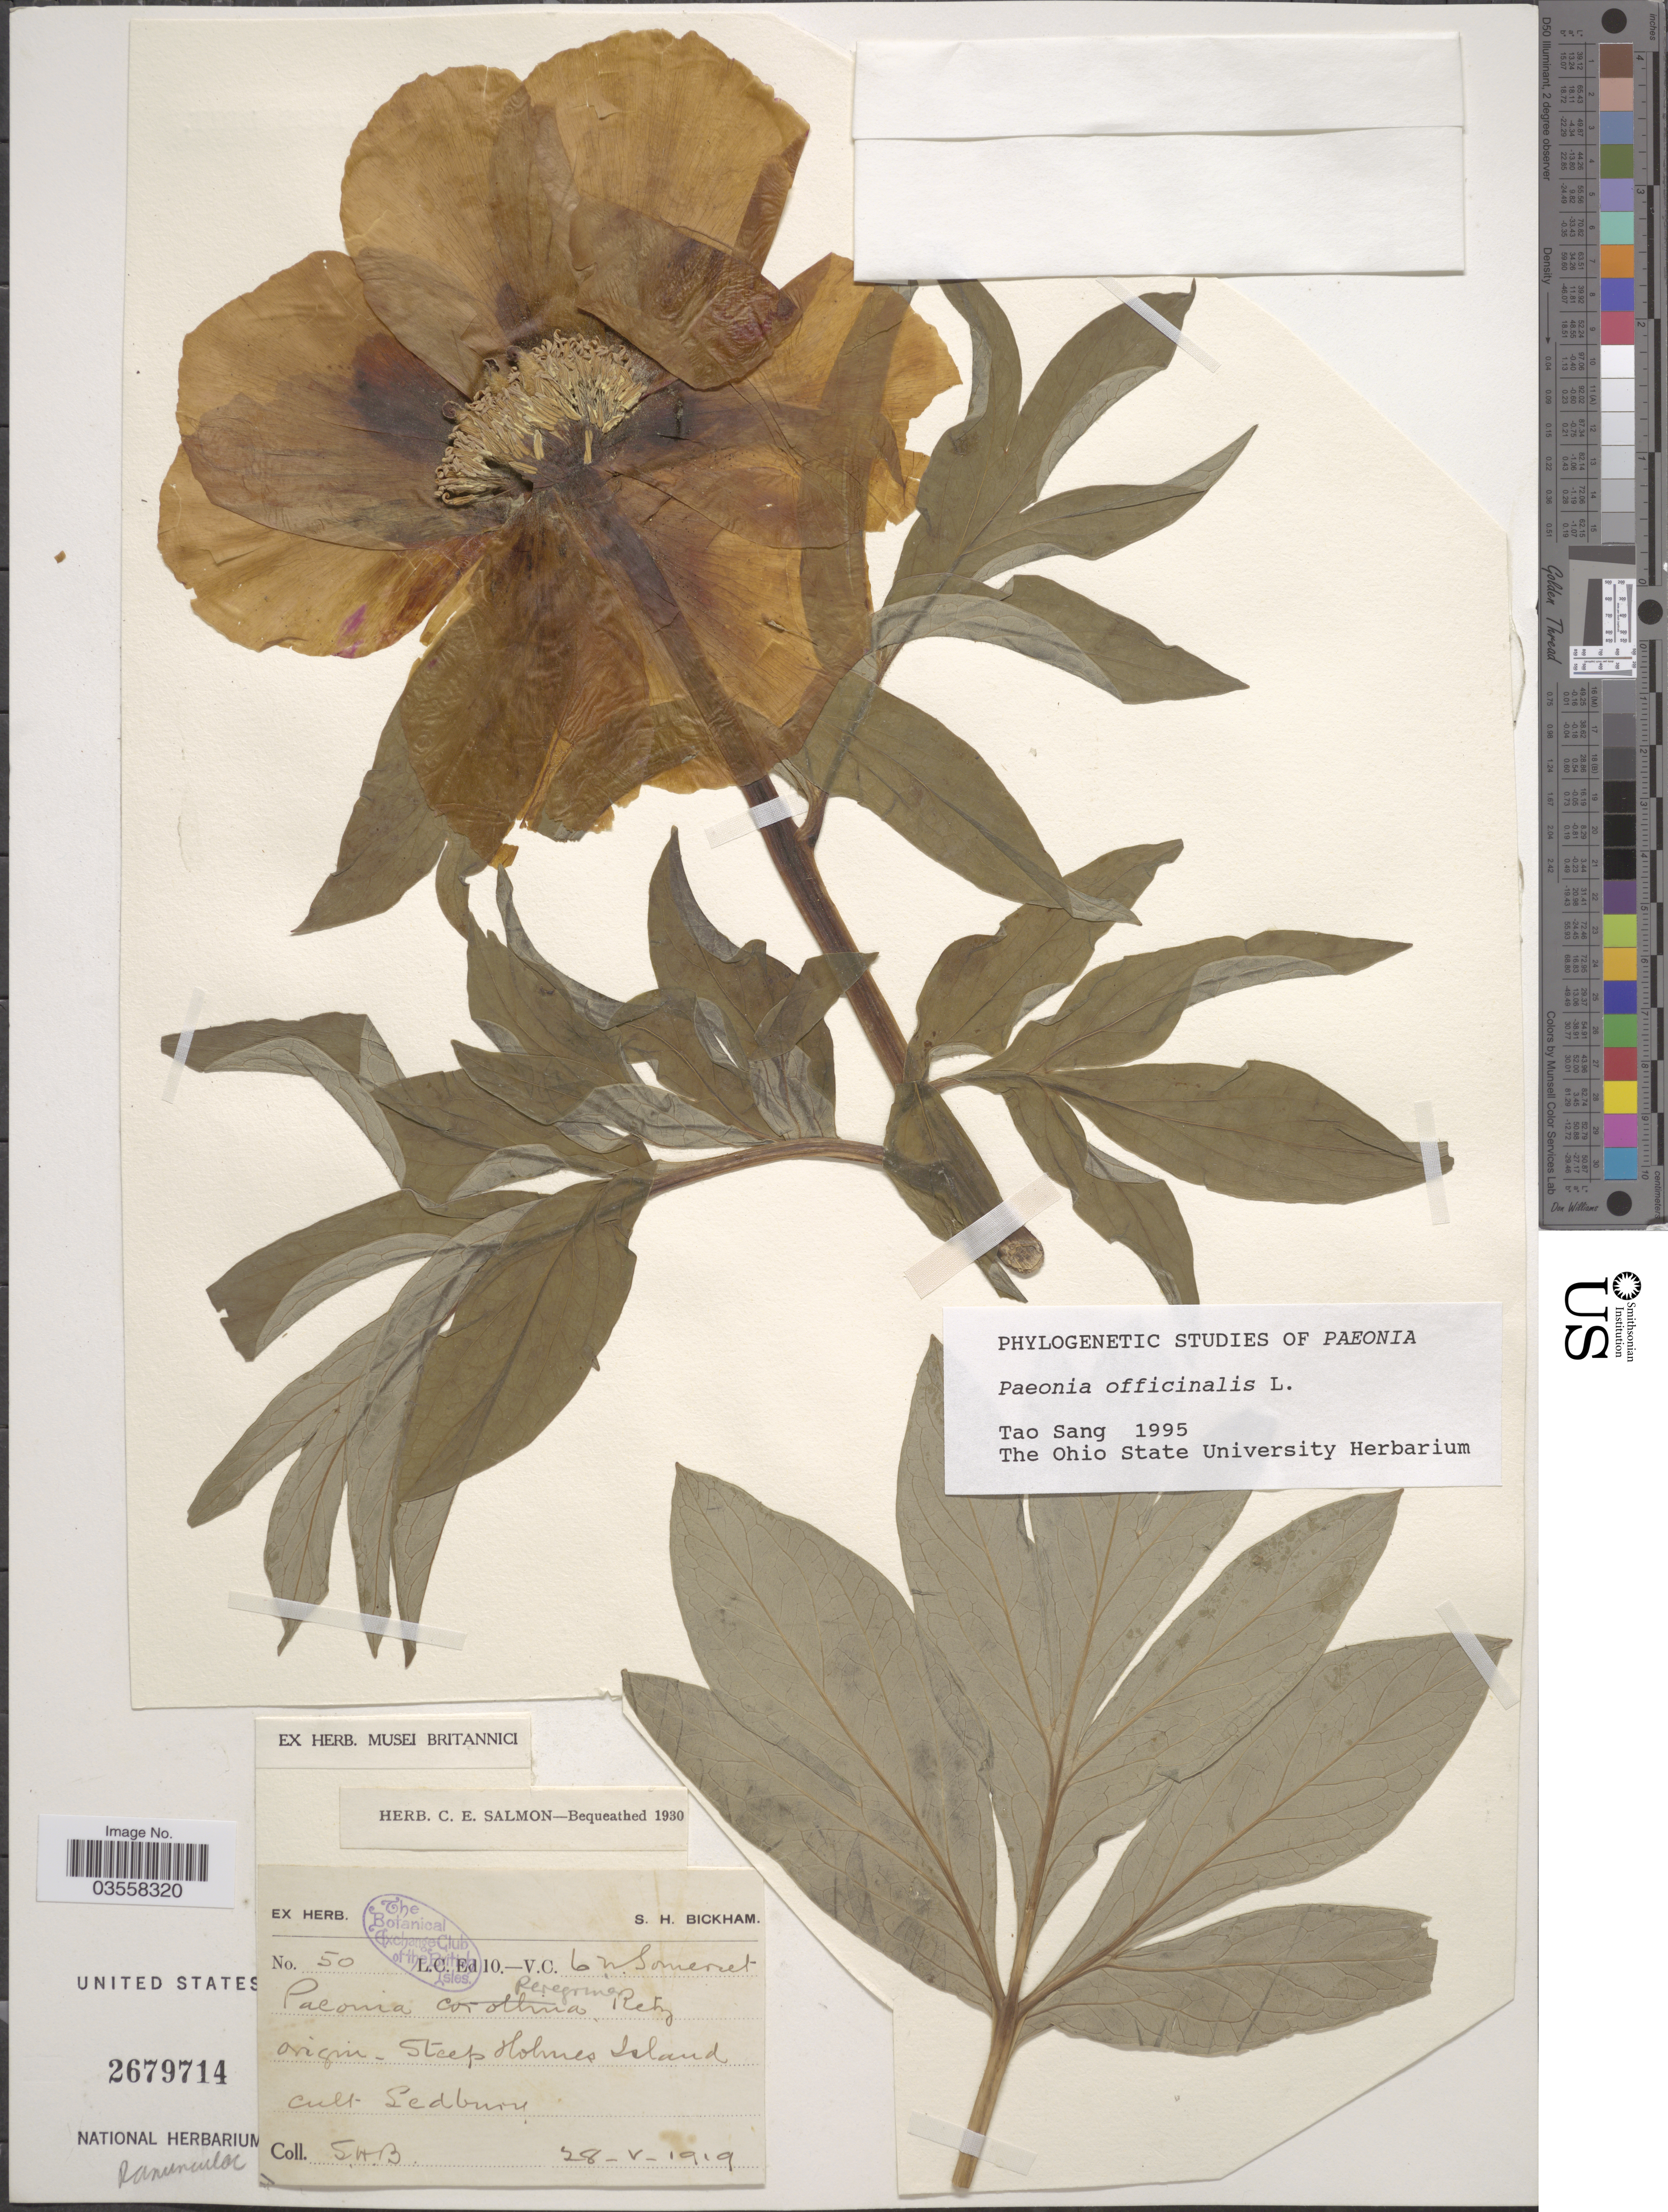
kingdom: Plantae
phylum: Tracheophyta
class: Magnoliopsida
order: Saxifragales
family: Paeoniaceae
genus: Paeonia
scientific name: Paeonia officinalis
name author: L.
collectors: S. Bickham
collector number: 50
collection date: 1919-05-28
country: United Kingdom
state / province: England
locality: Steep Holmes Island cult Ledburn.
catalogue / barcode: US 2679714